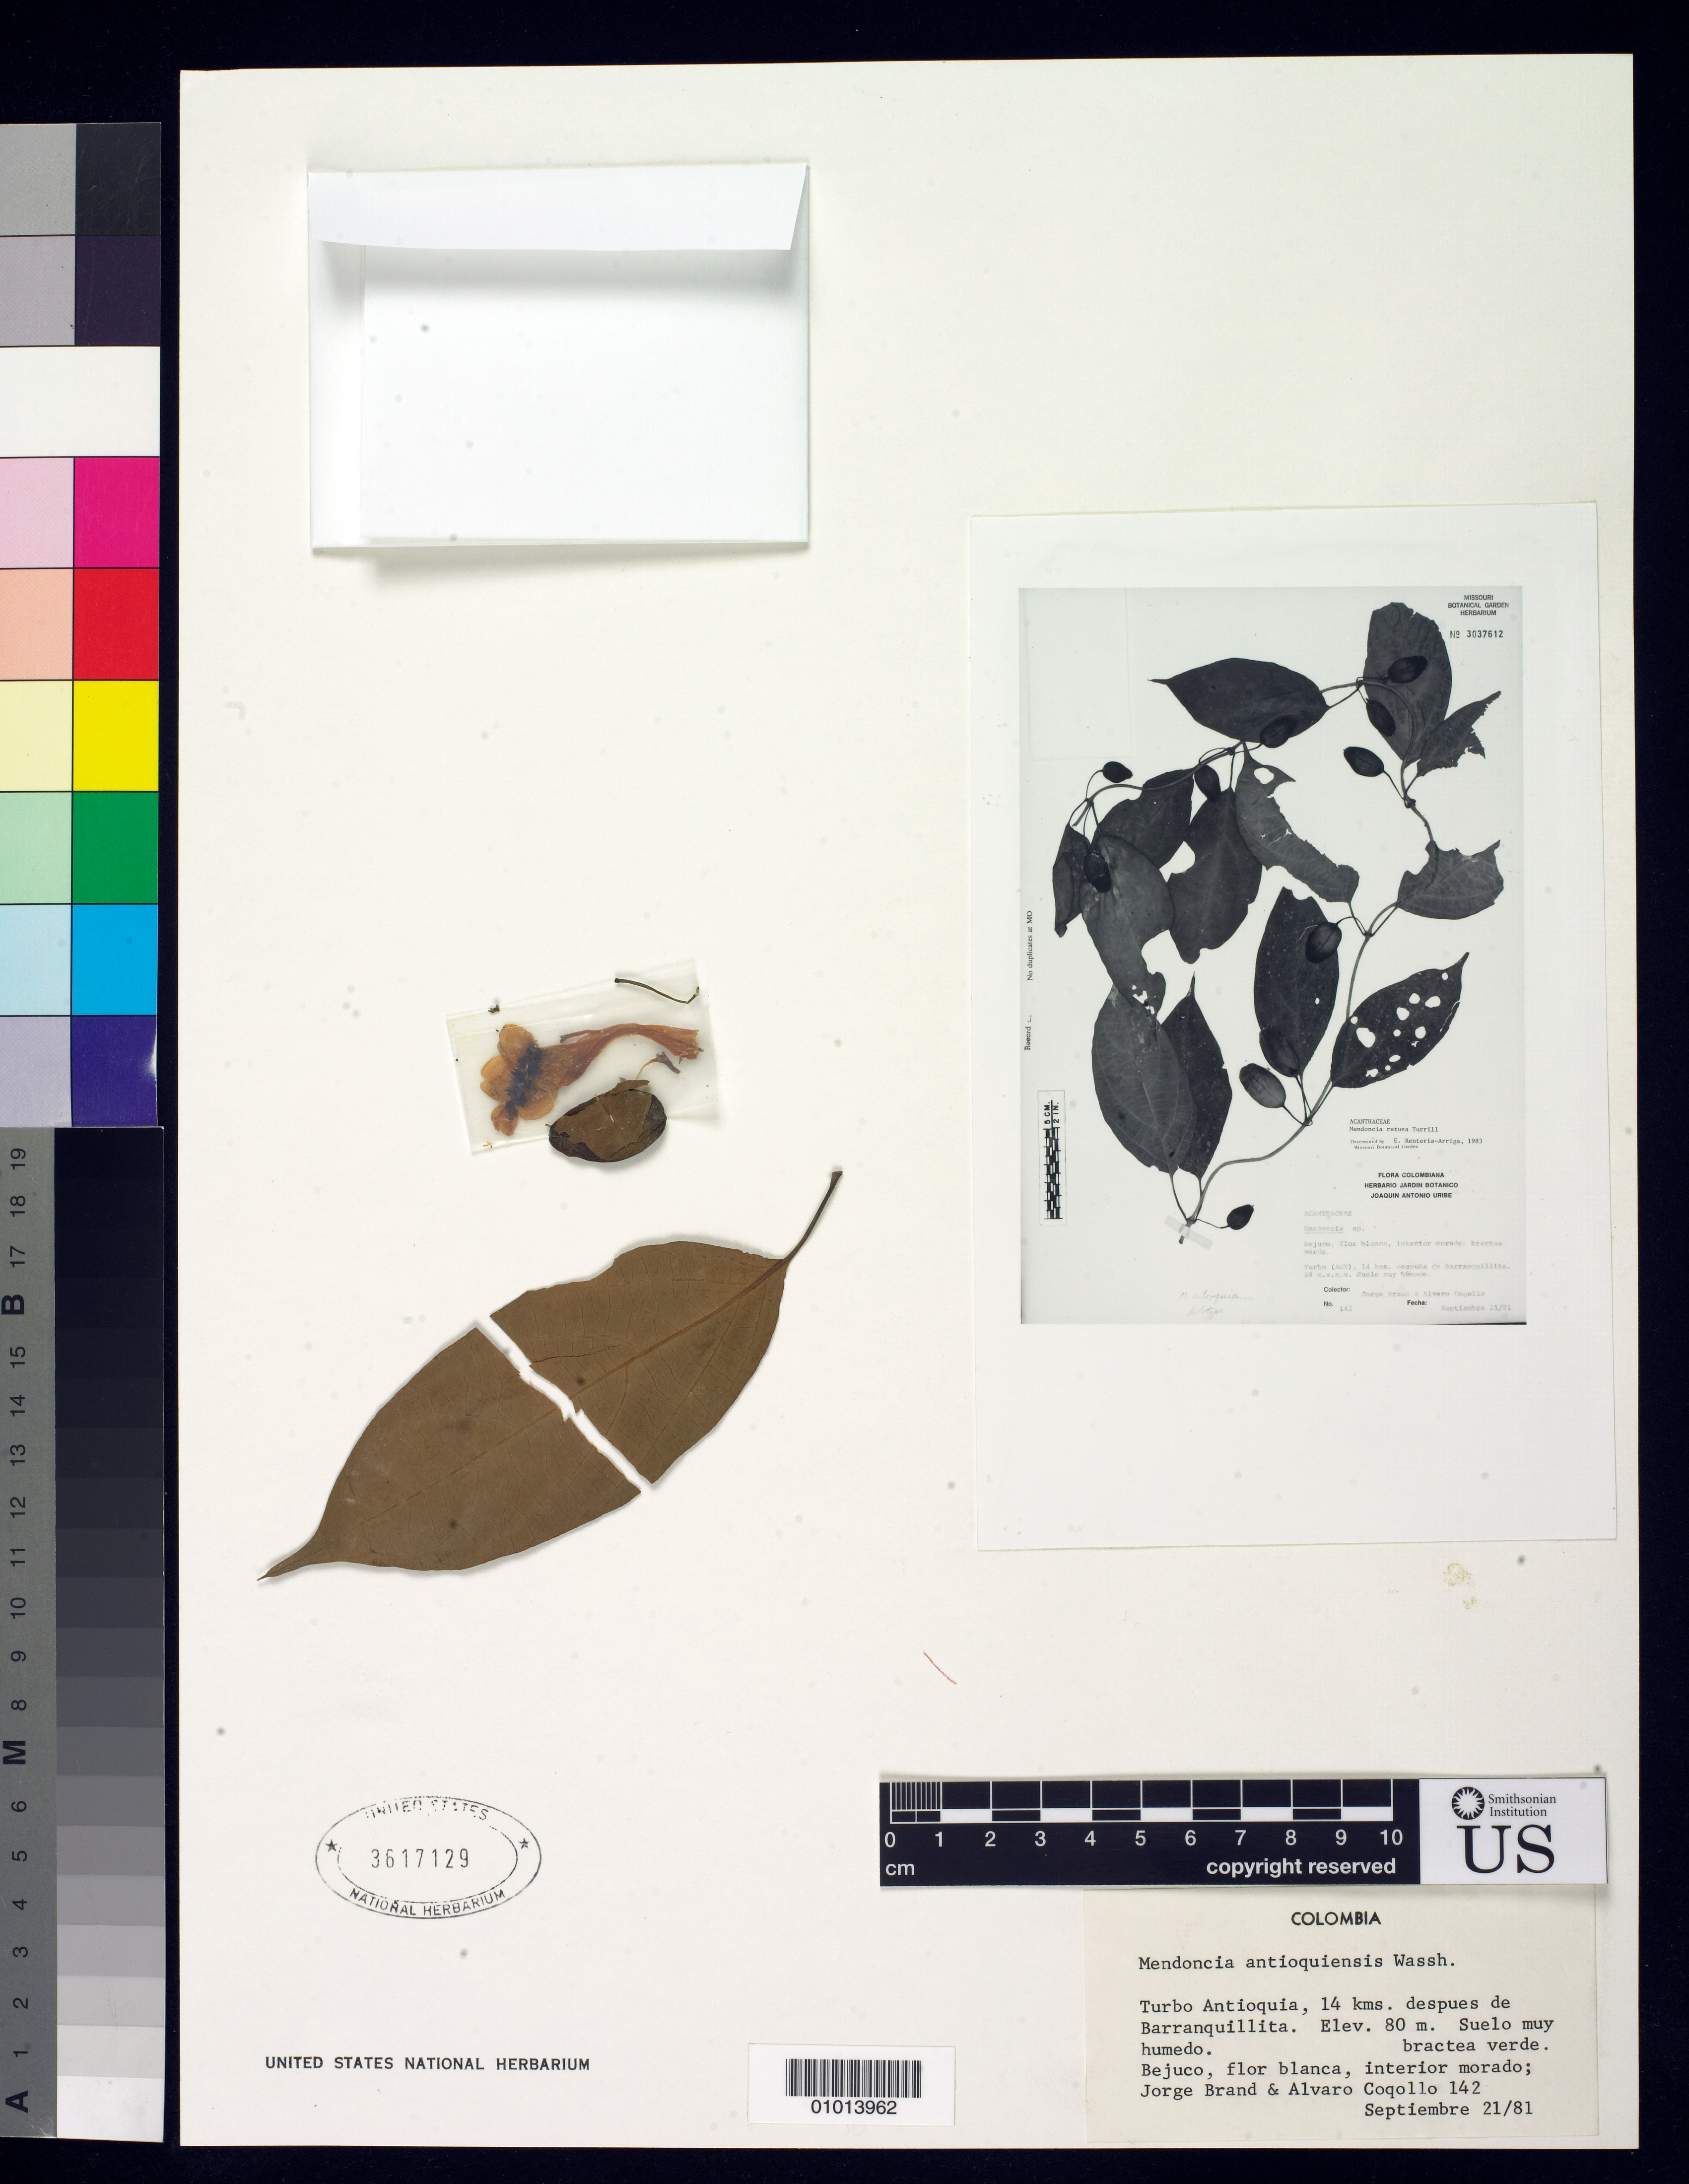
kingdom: Plantae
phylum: Tracheophyta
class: Magnoliopsida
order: Lamiales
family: Acanthaceae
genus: Mendoncia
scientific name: Mendoncia antioquiensis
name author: Wassh.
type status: Isotype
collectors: J. Brand & A. Coqollo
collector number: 142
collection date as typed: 21 Sep 1981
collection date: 1981-09-21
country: Colombia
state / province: Antioquia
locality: Turbo Antioquia, 14 km despues de Barranquillita.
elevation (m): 80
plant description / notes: Photograph and fragmentary material of (holo)type specimen ex herb. MO.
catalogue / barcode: US 3617129